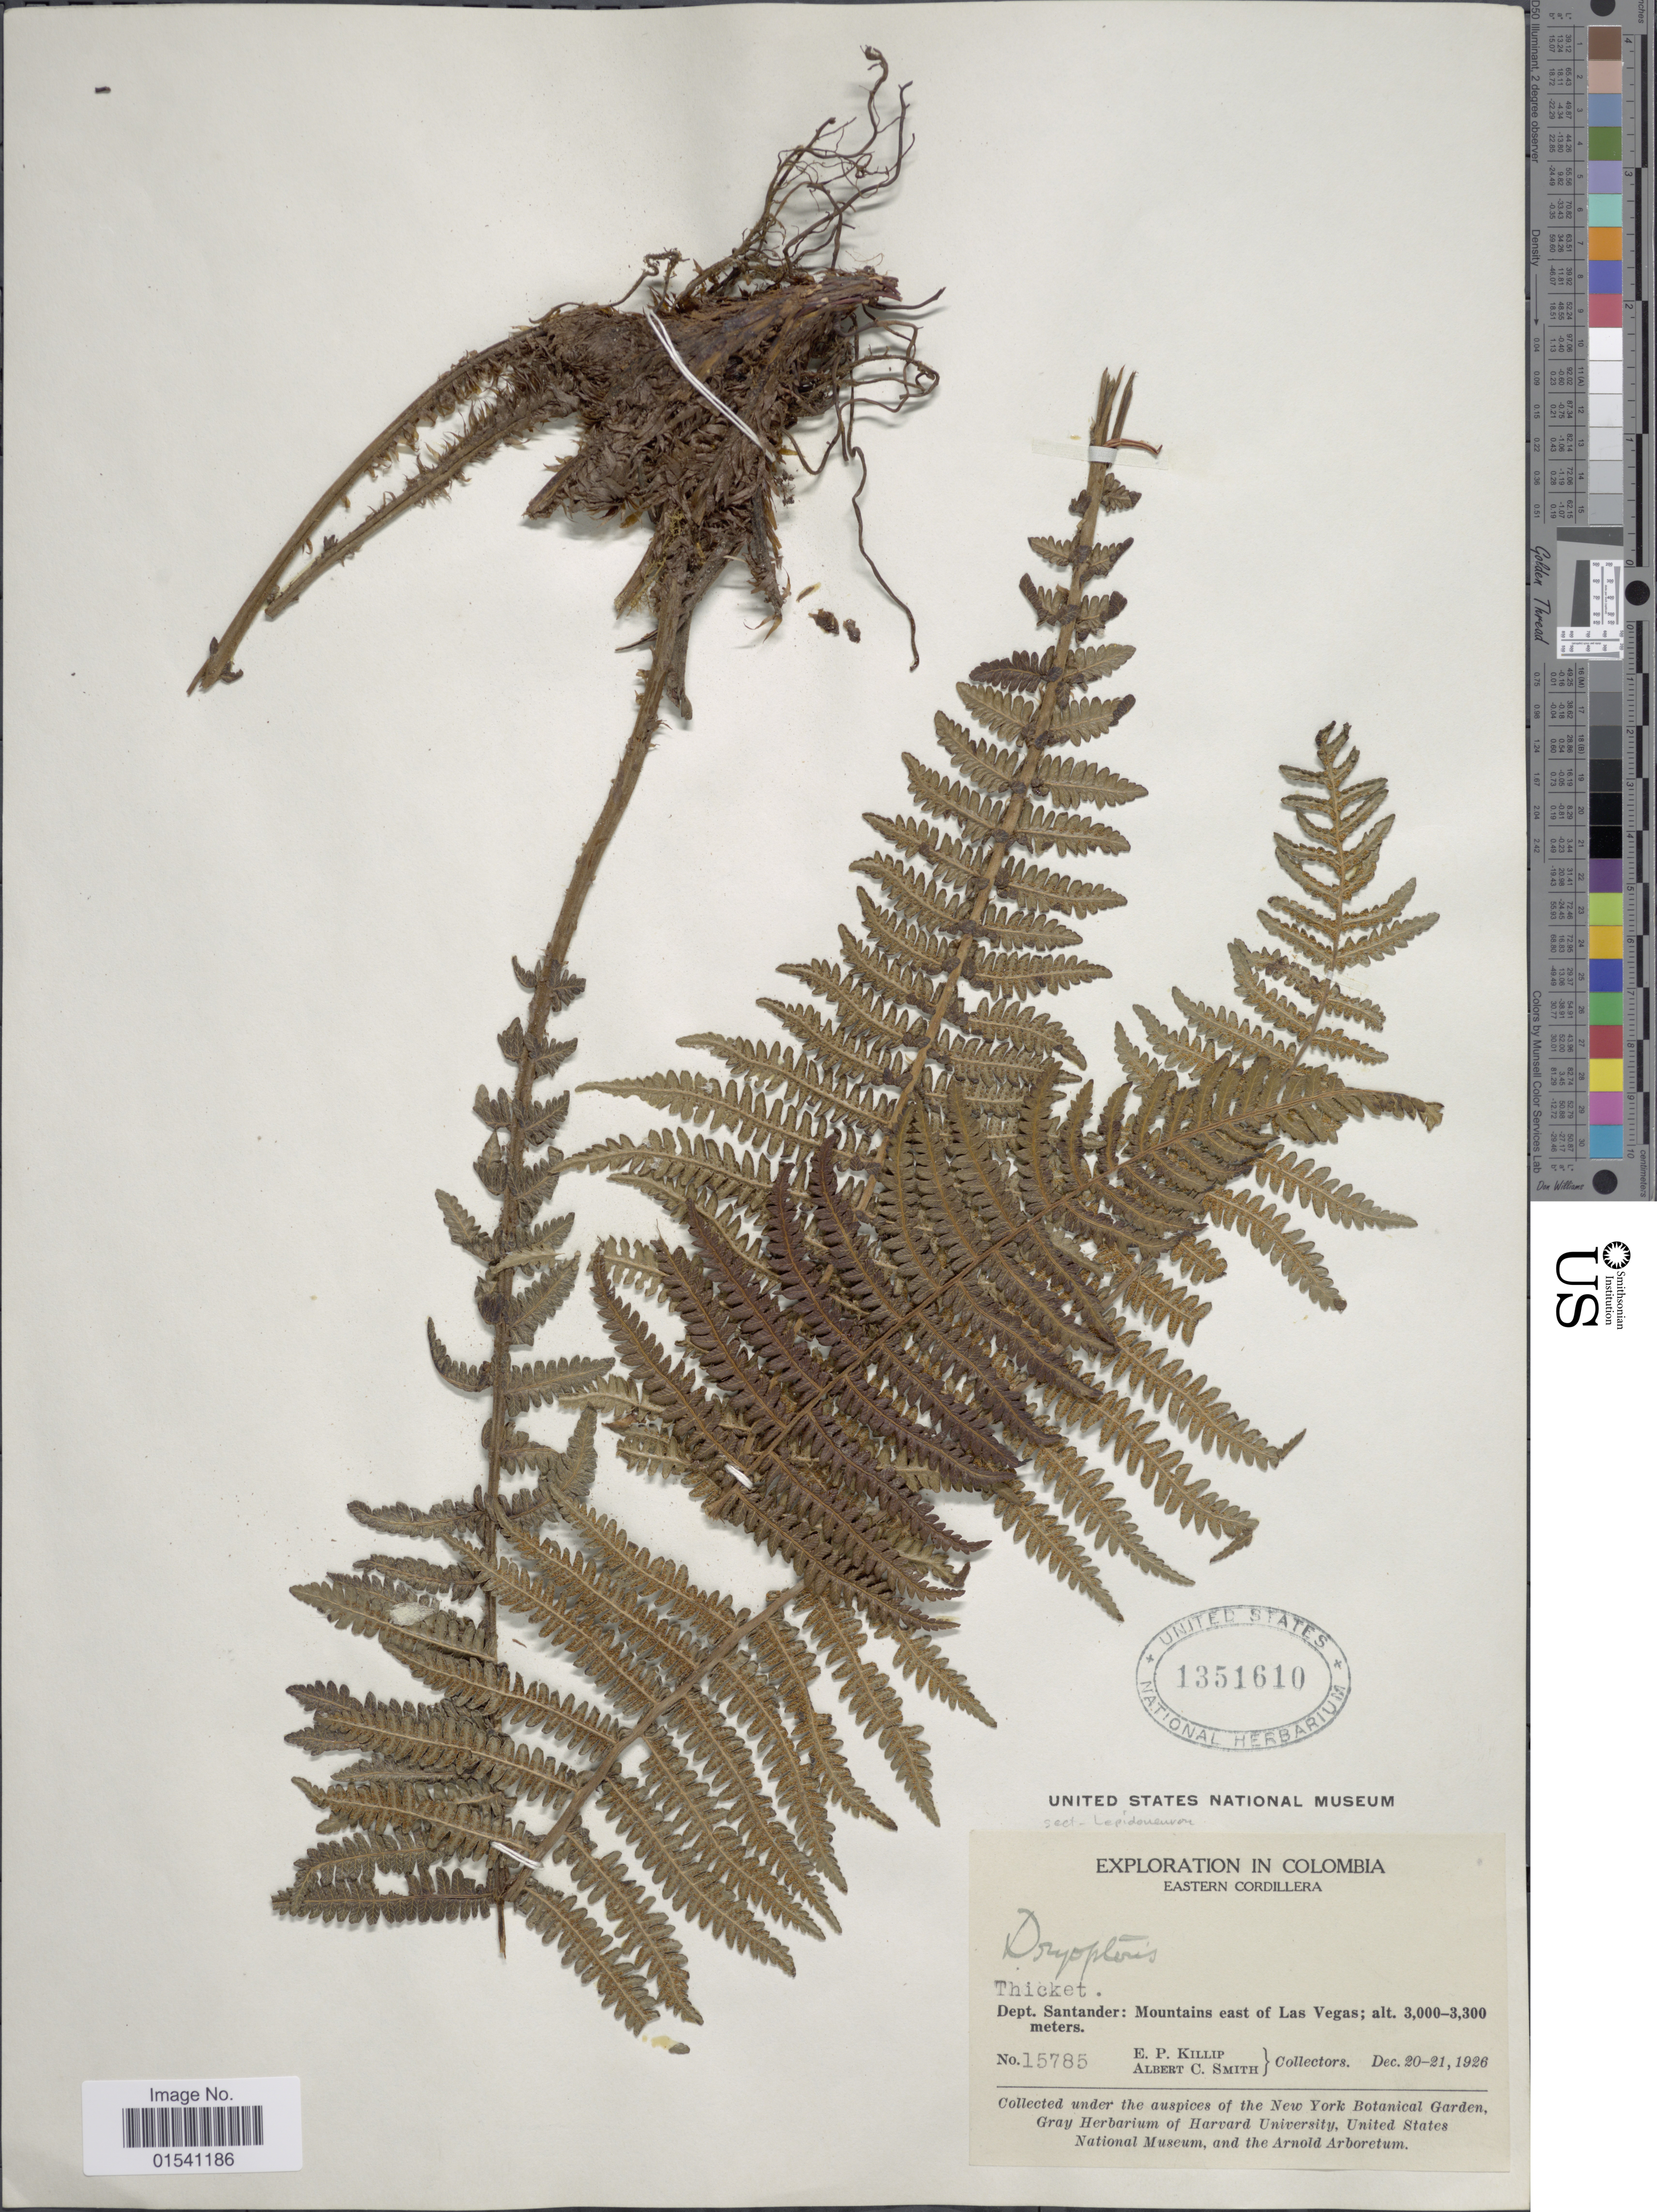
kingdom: Plantae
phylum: Tracheophyta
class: Polypodiopsida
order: Polypodiales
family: Thelypteridaceae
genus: Amauropelta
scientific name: Amauropelta sp.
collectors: E. P. Killip & A. C. Smith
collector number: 15785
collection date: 1926-12-20/1926-12-21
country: Colombia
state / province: Santander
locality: Eastern Cordillera. Dept Santander: Mountains east of Las Vegas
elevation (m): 3000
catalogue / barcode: US 1351610